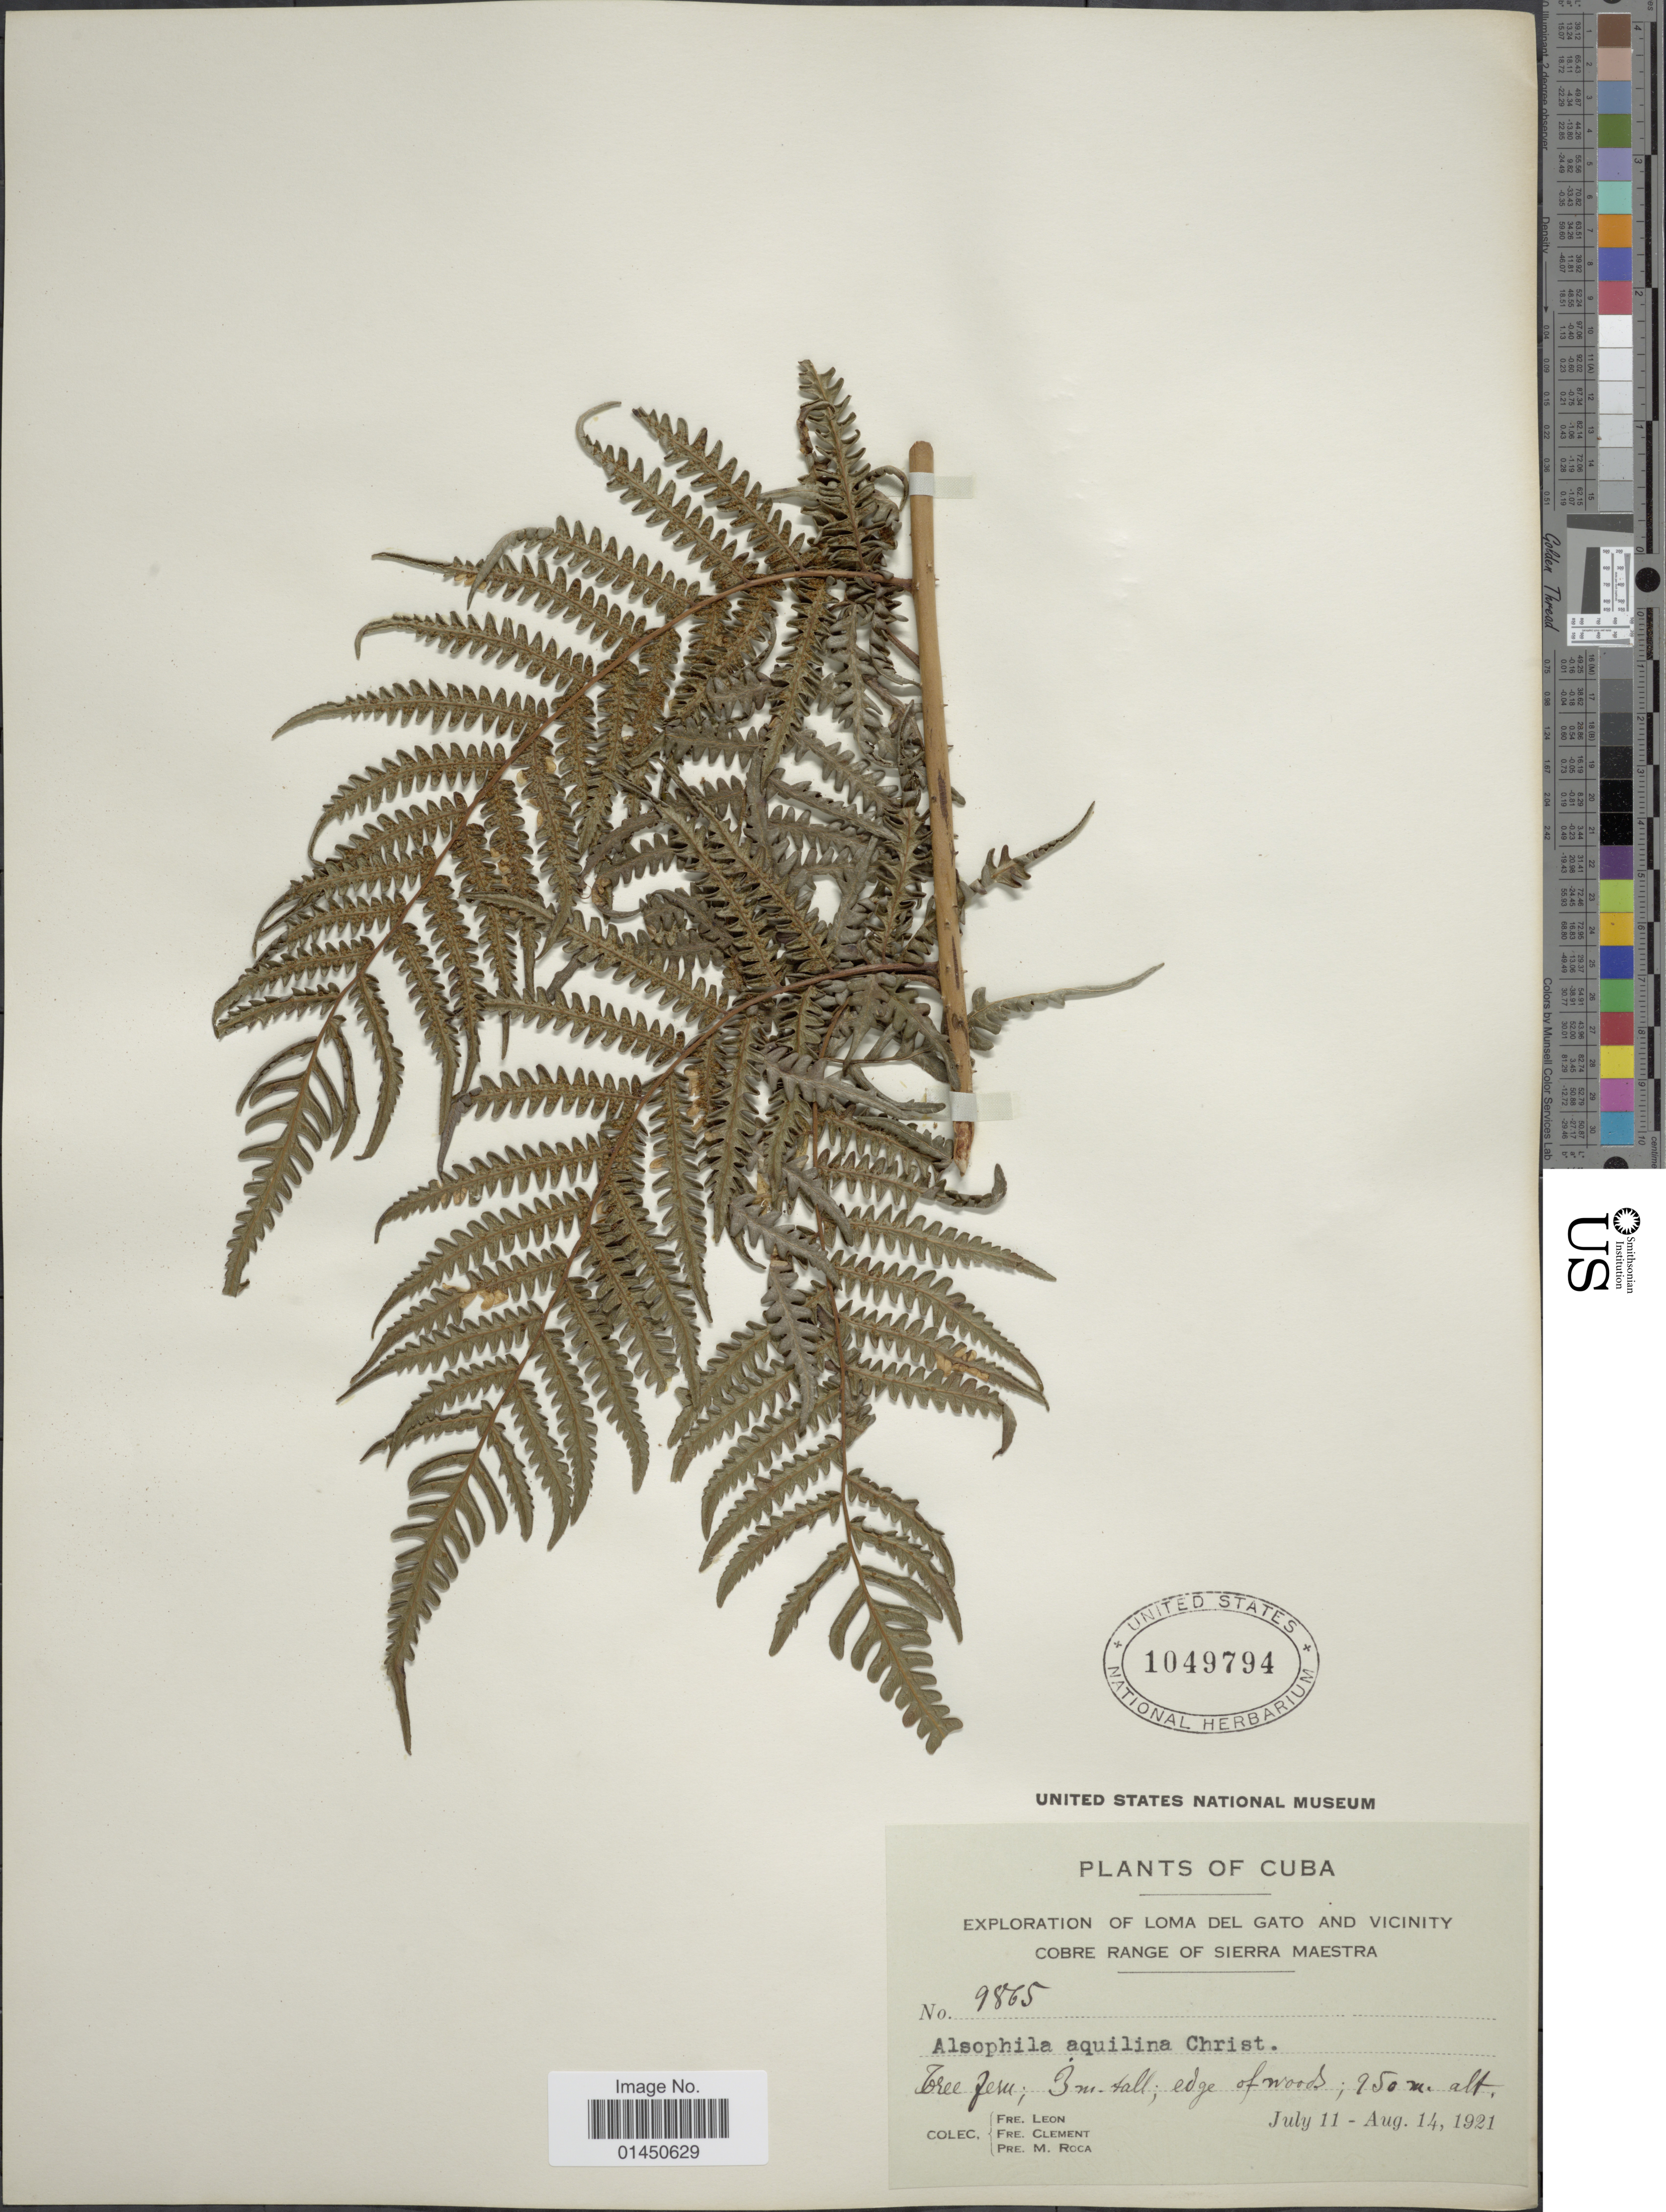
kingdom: Plantae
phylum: Tracheophyta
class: Polypodiopsida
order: Cyatheales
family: Cyatheaceae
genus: Cyathea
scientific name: Cyathea parvula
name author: (Jenman) Domin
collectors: Bro. León, Bro. Clemente & M. Roca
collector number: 9865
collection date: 1921-07-11/1921-08-14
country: Cuba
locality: Loma del Gato and vicinity, Cobre Range of Sierra Maestra, Tree fern.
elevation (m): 950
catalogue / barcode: US 1049794